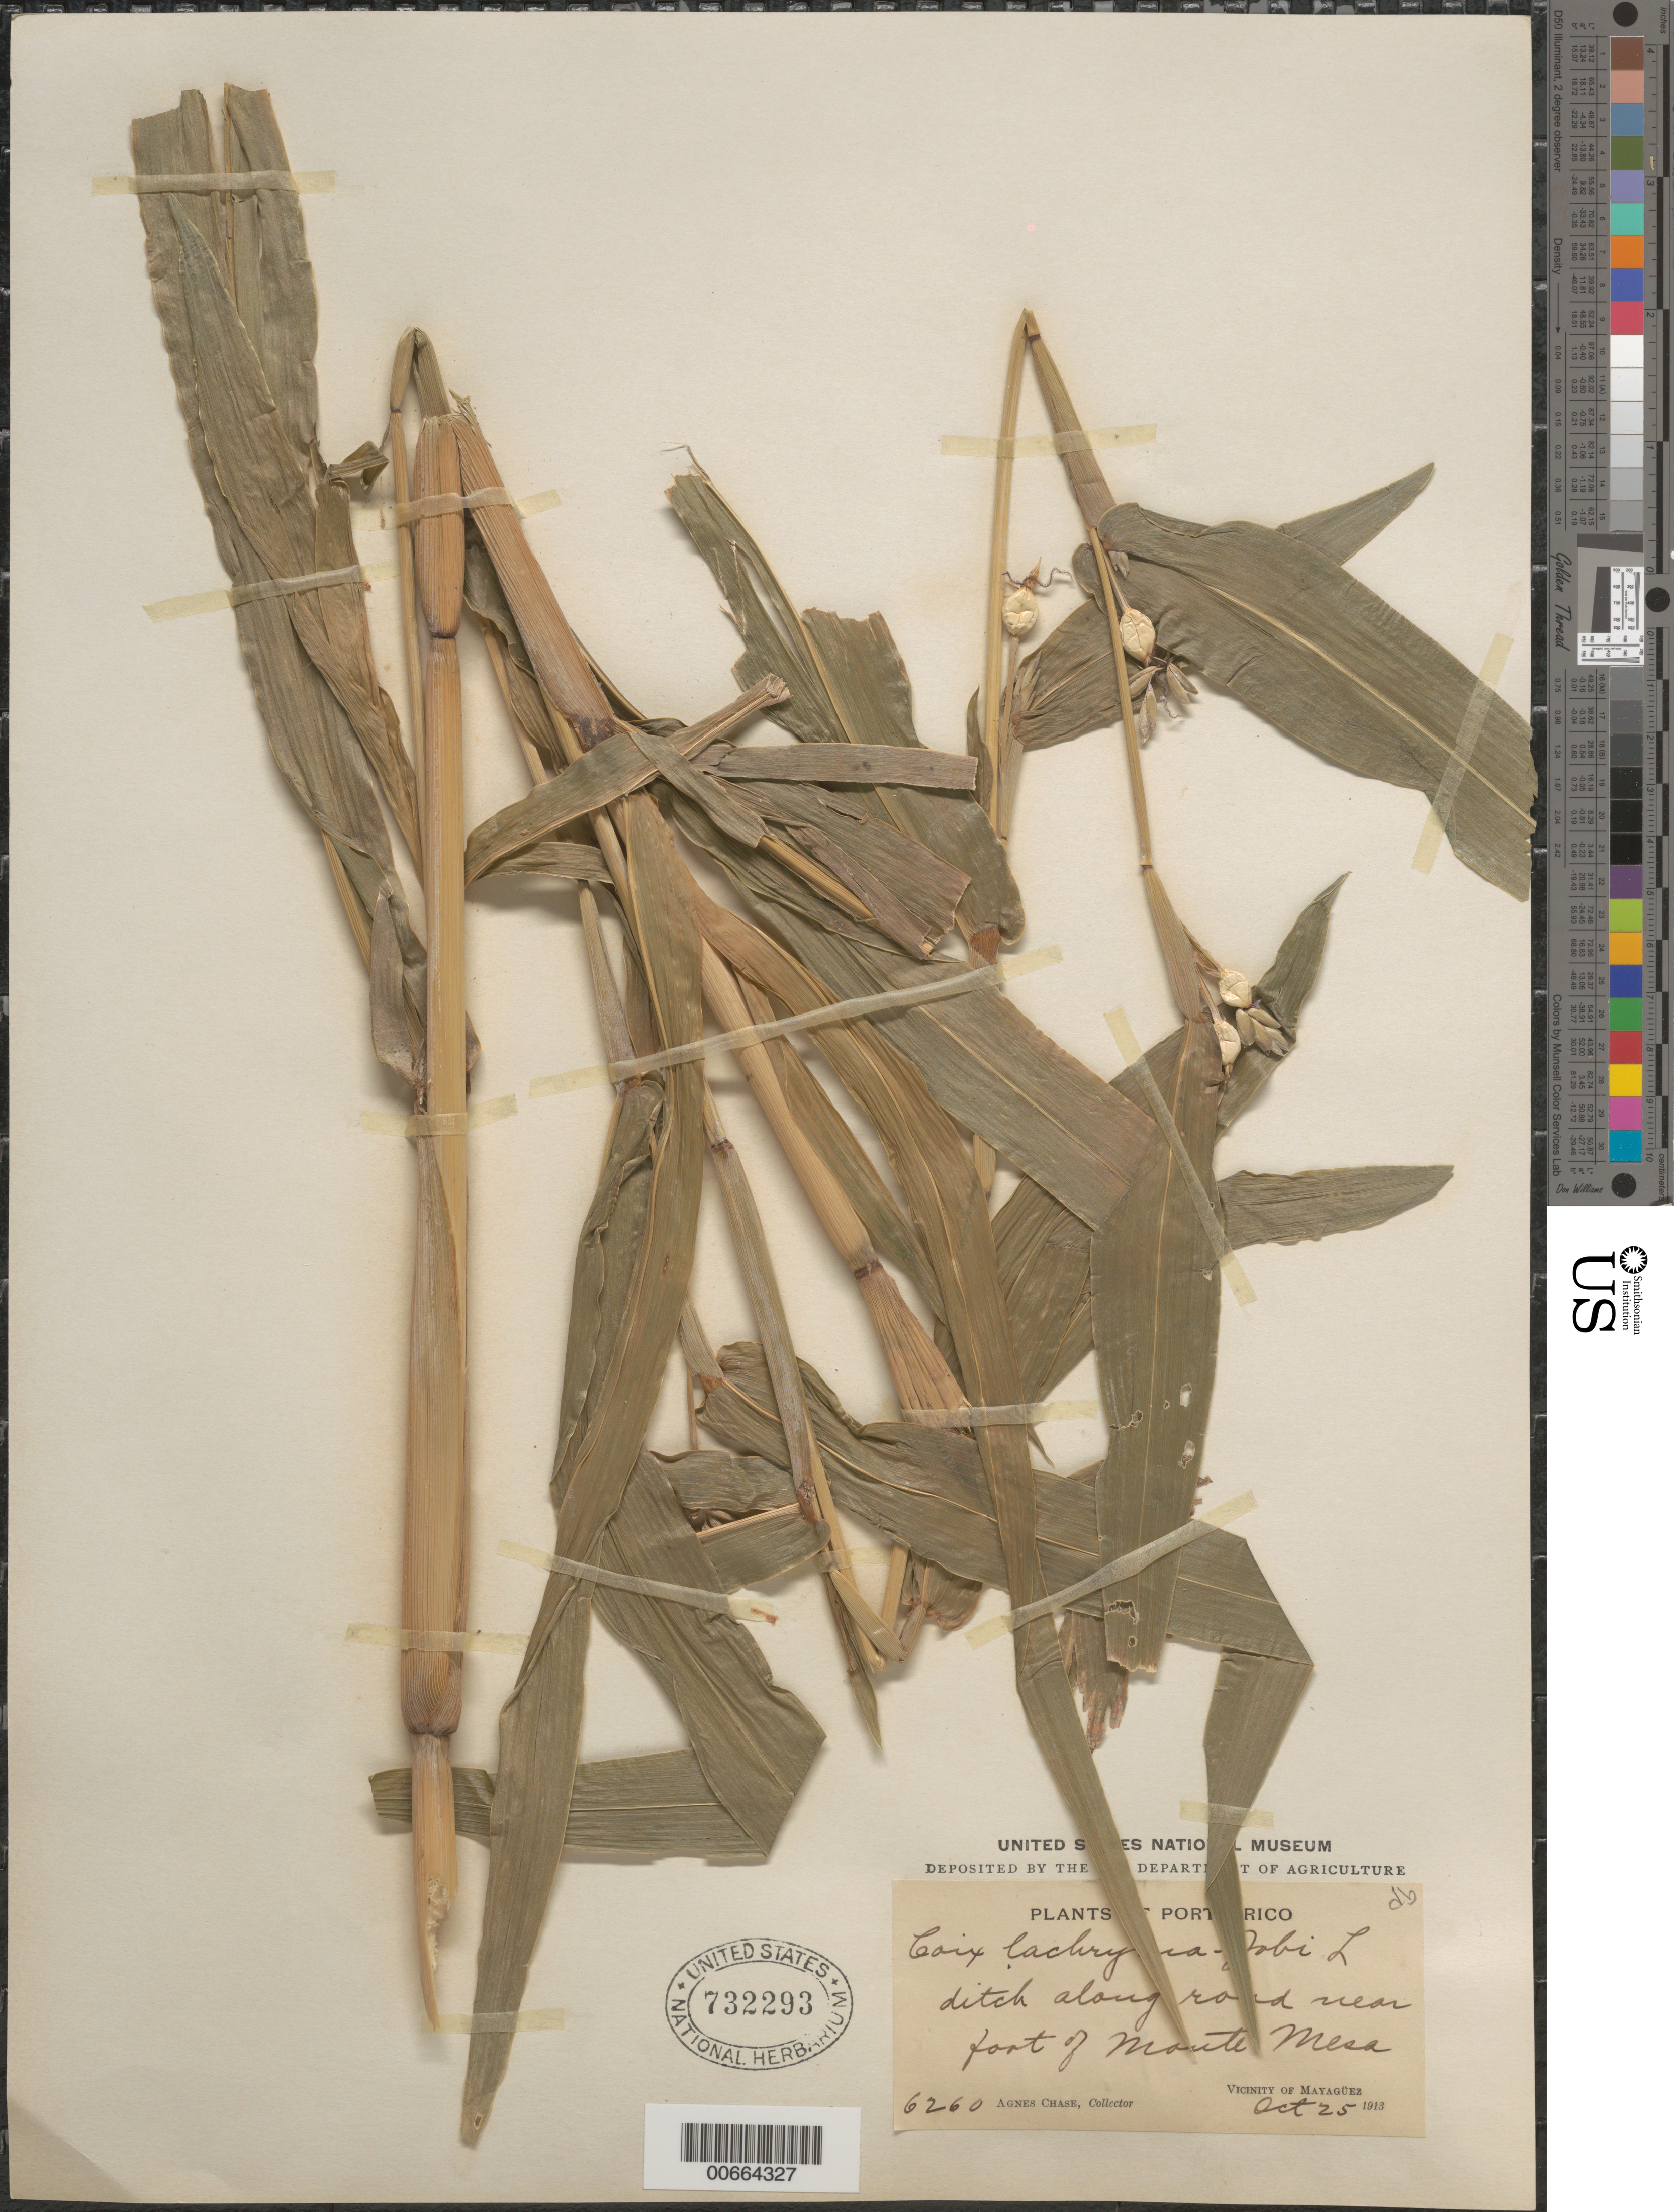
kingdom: Plantae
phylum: Tracheophyta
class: Liliopsida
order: Poales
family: Poaceae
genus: Coix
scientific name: Coix lacryma-jobi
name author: L.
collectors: A. Chase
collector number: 6260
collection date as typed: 25 Oct 1913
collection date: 1913-10-25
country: Puerto Rico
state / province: Mayagüez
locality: Monte Mesa, fort of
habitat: Ditch along road near fort of Monte Mesa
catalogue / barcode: US 732293